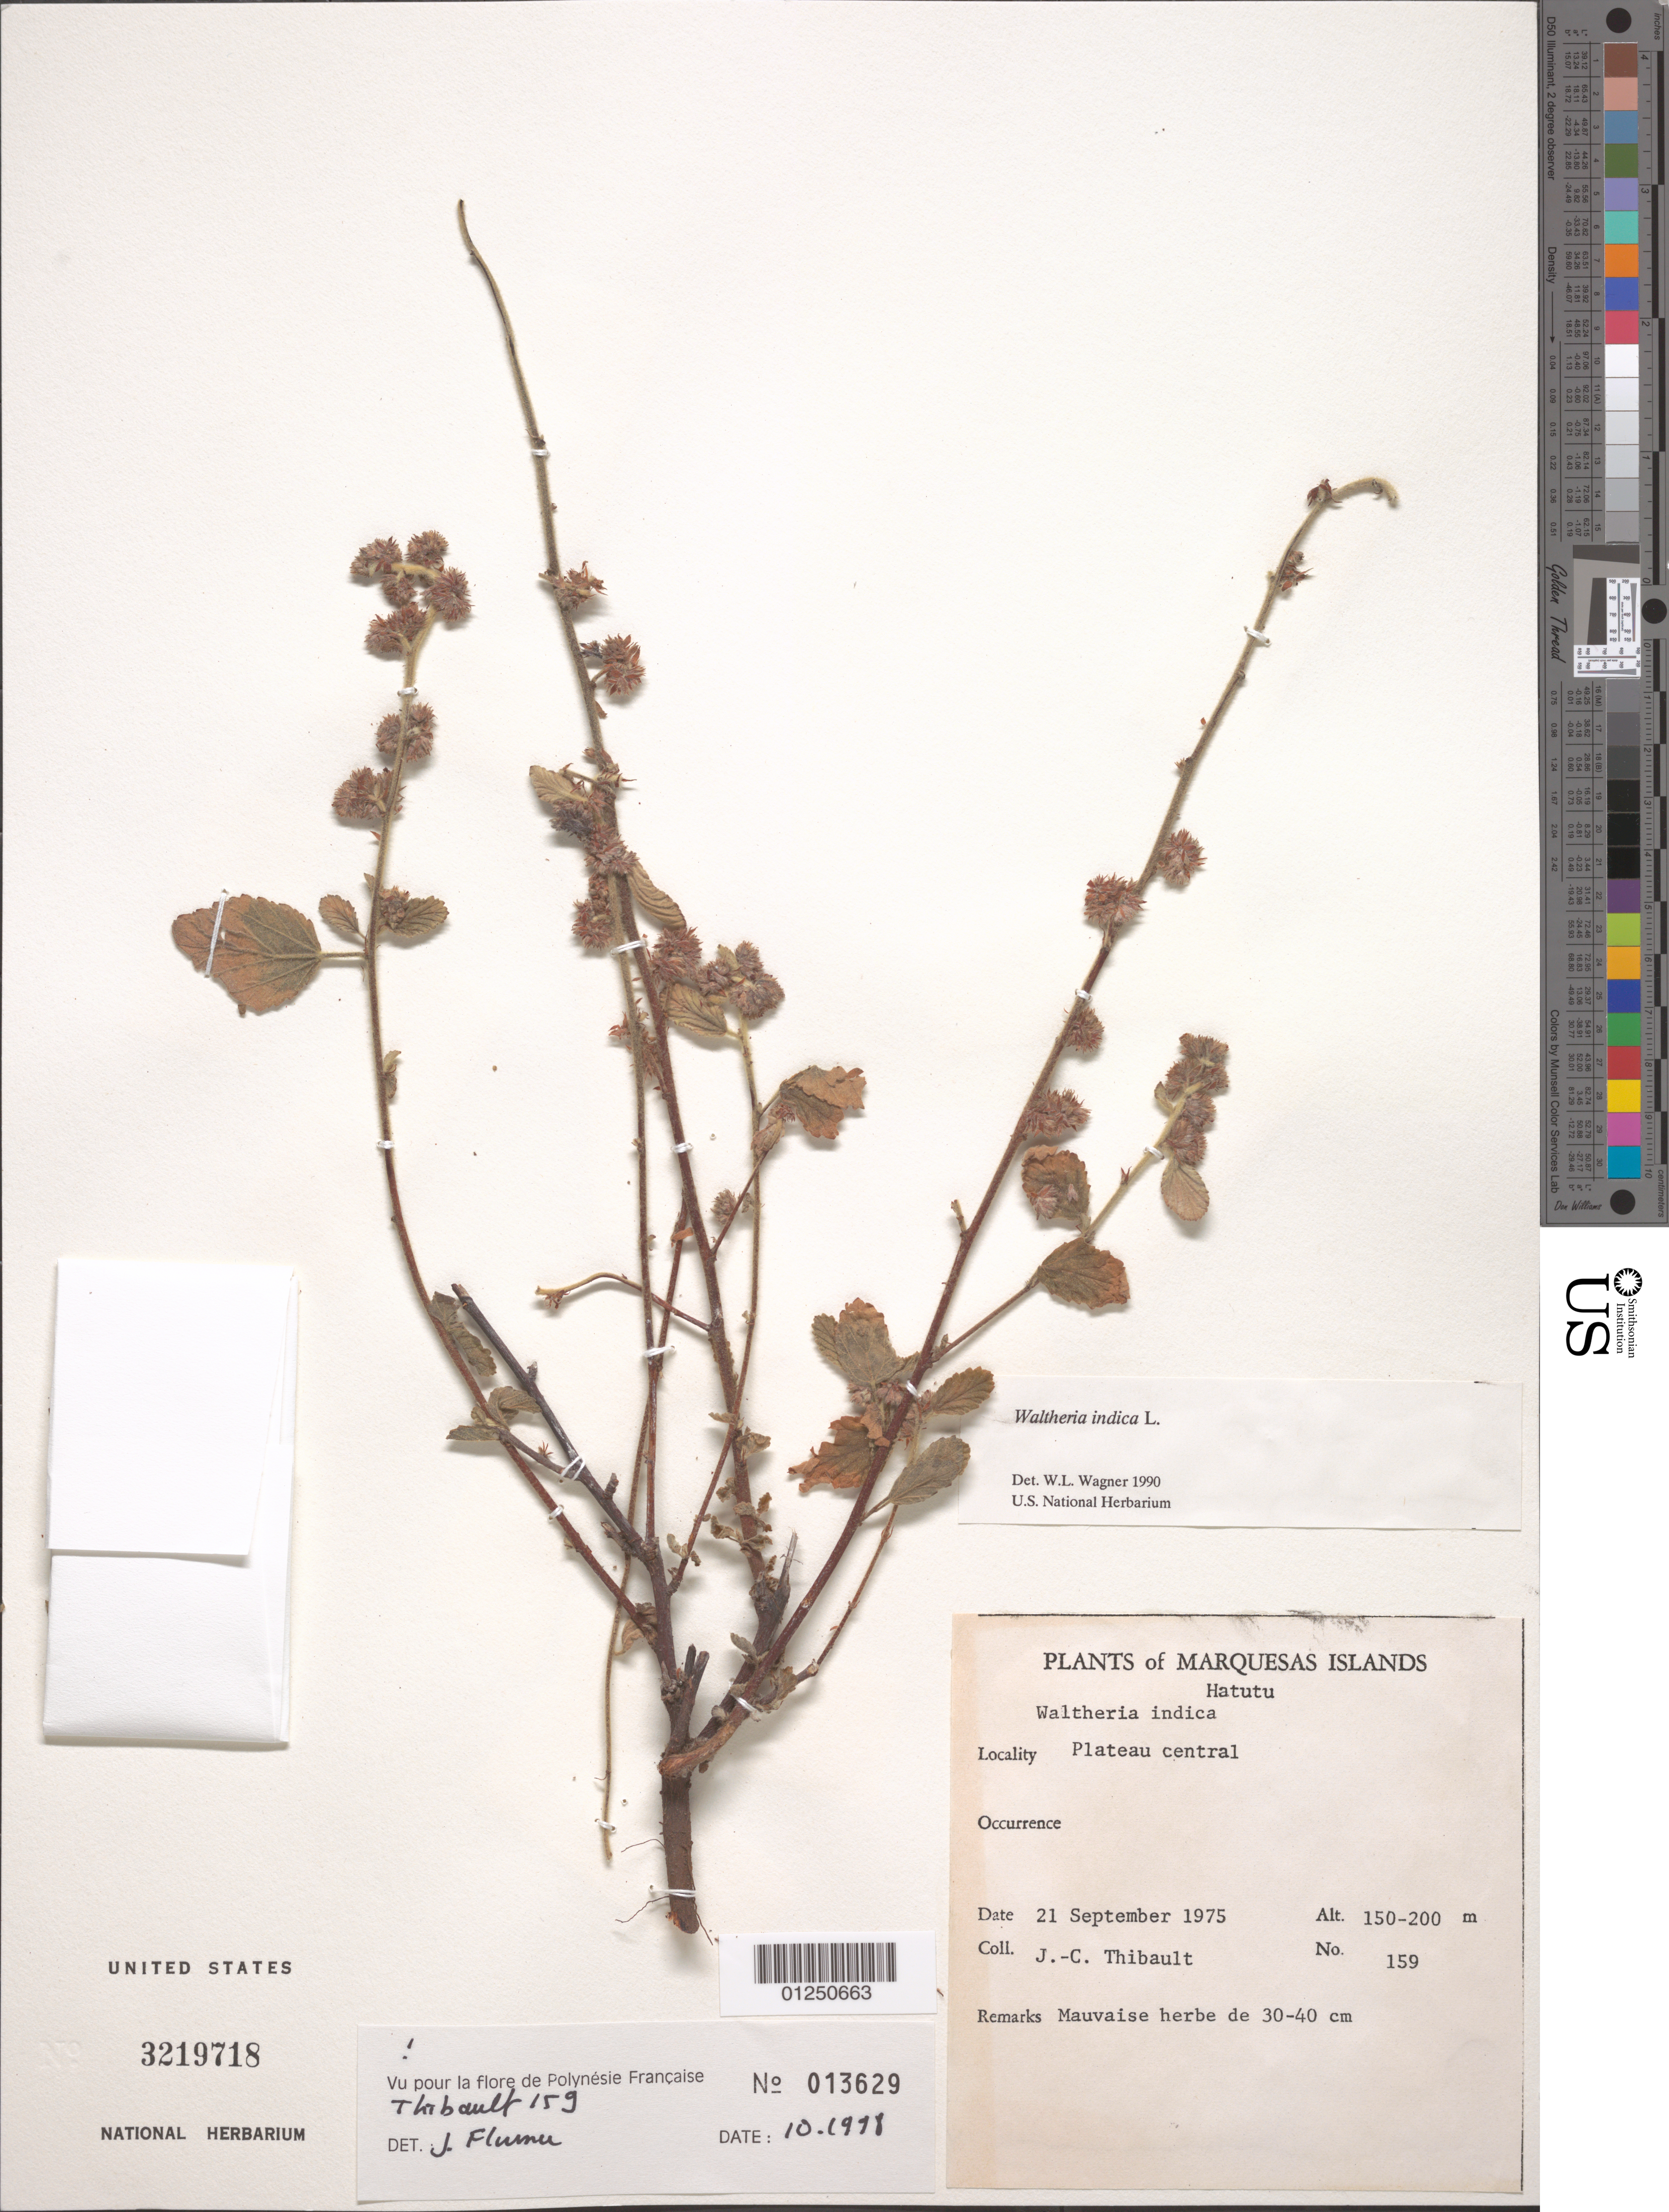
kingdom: Plantae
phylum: Tracheophyta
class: Magnoliopsida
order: Malvales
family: Malvaceae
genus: Waltheria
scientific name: Waltheria indica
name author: L.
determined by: Wagner, W. L., (BOT), Smithsonian Institution - National Museum of Natural History (UNITED STATES)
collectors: J. Thibault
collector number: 159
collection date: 1975-09-21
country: French Polynesia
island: Hatutaa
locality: Plateau centrale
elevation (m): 150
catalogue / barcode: US 3219718